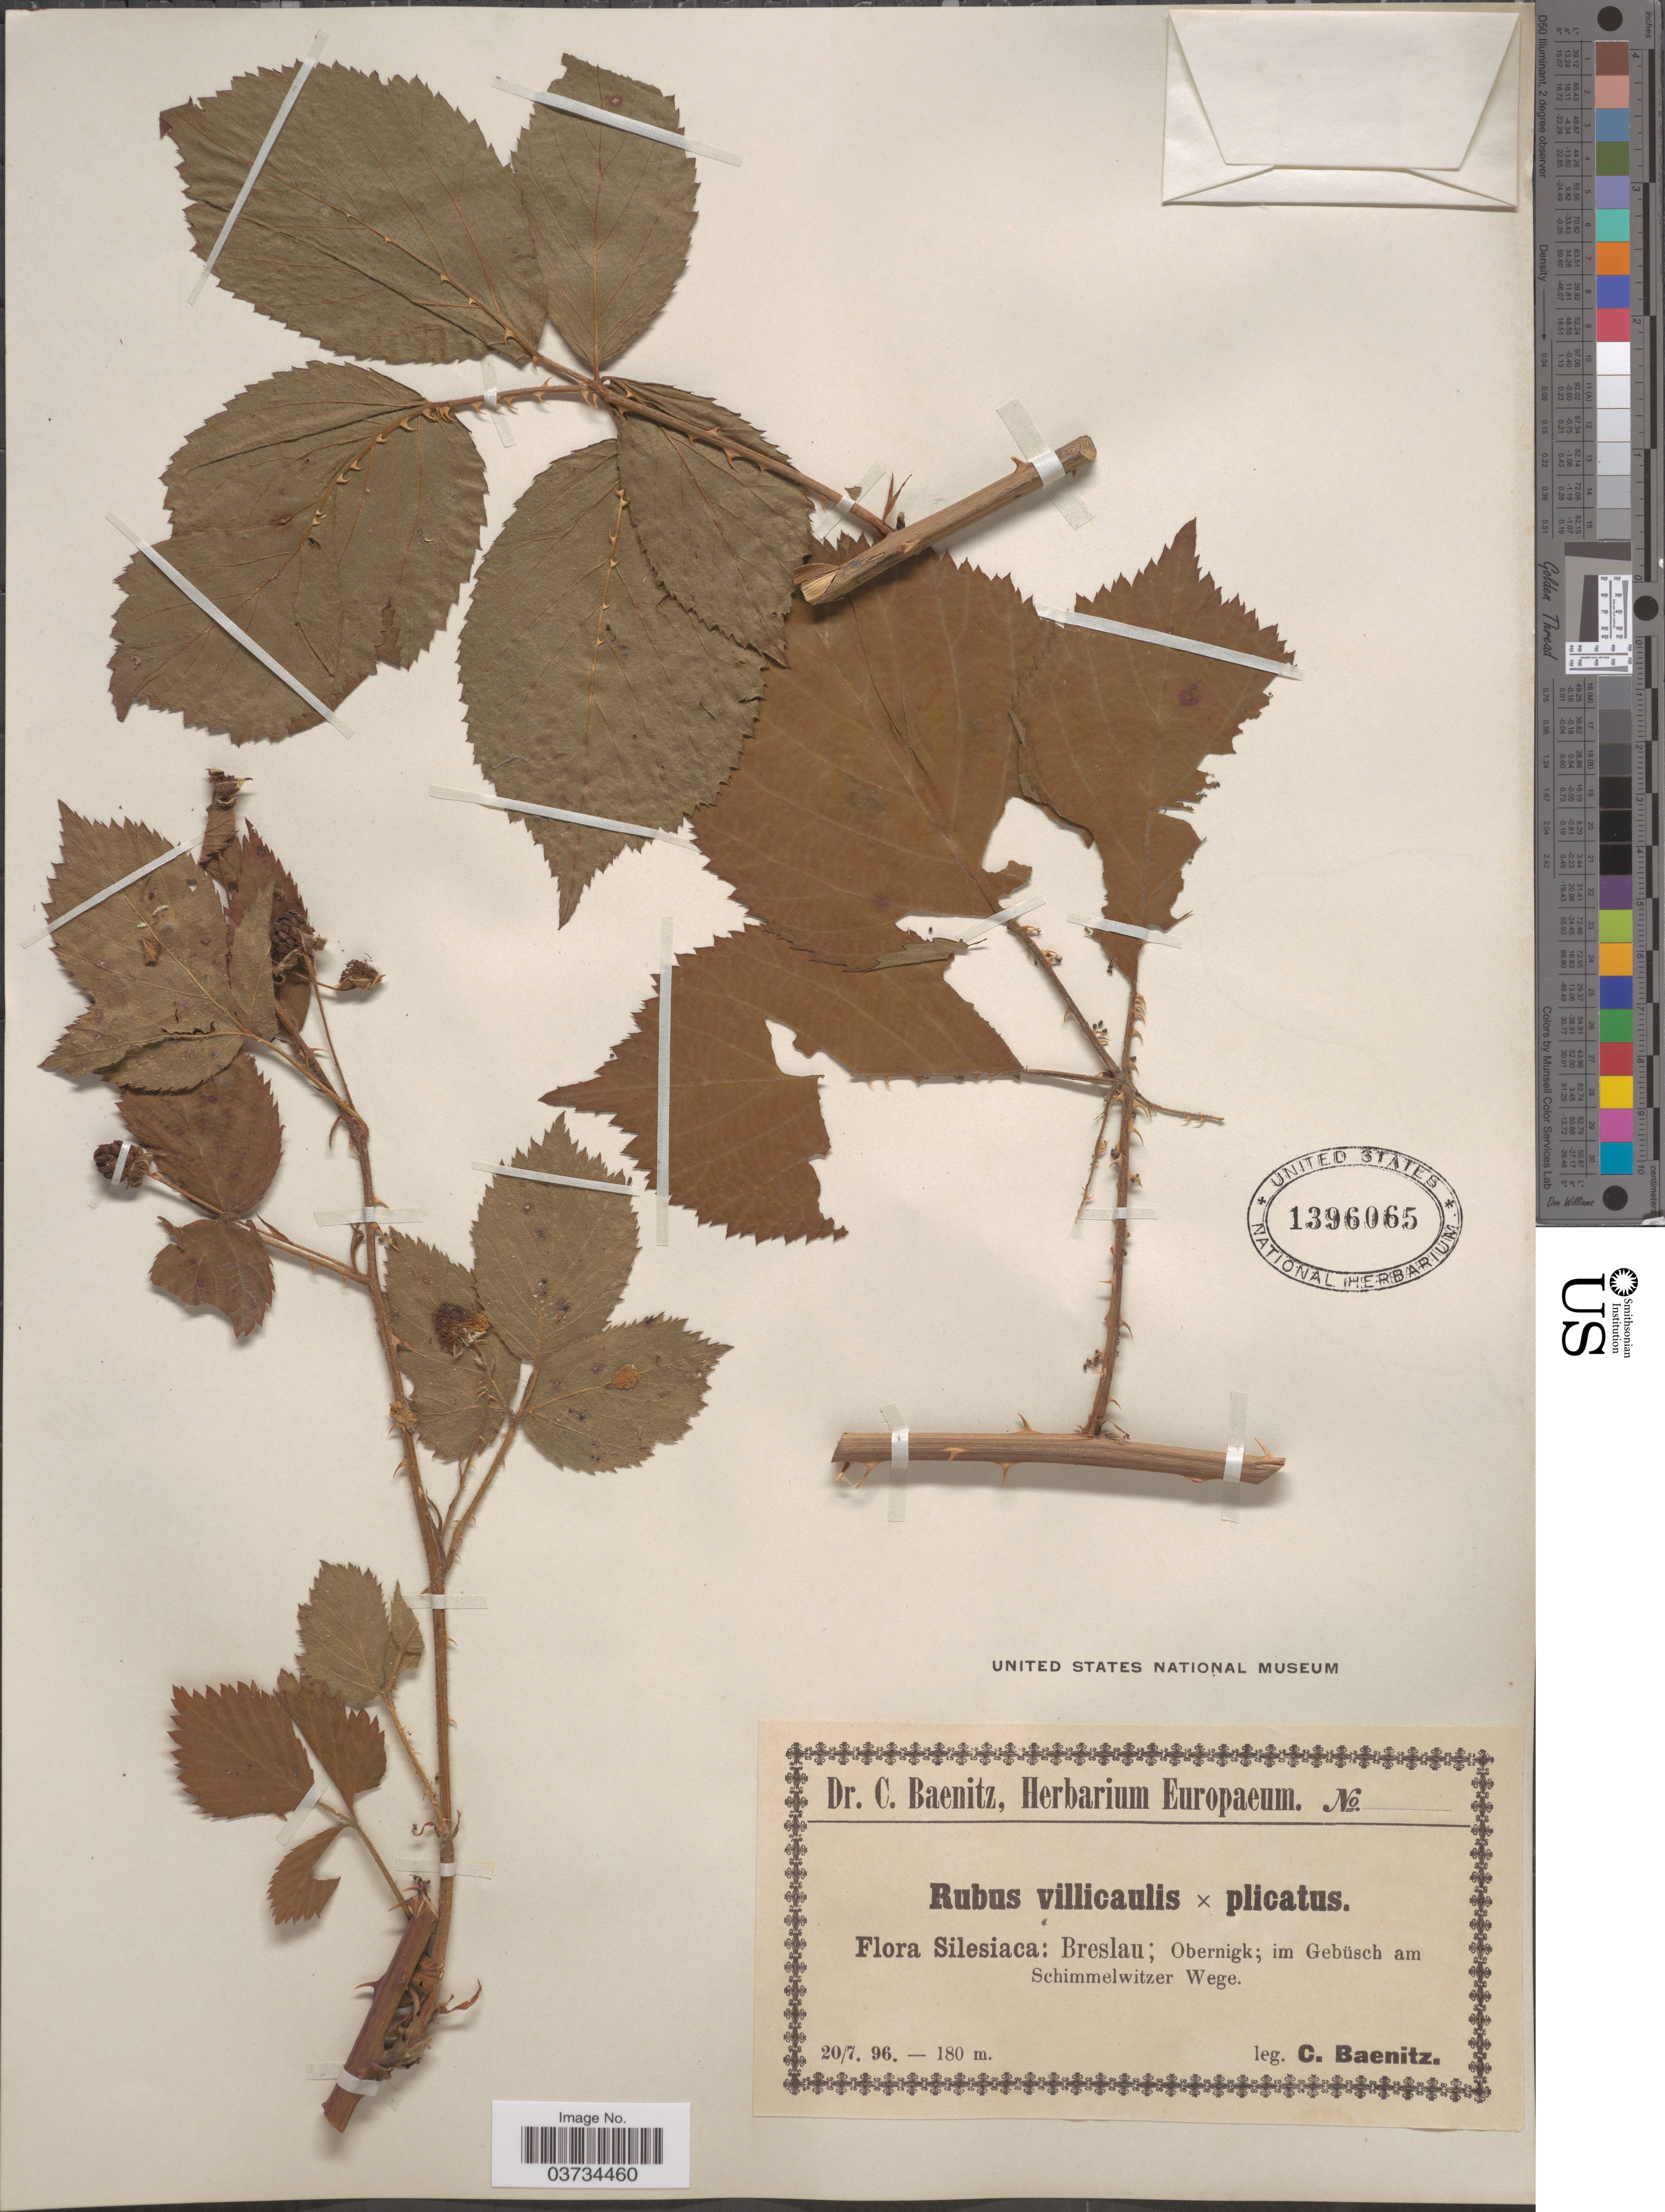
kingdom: Plantae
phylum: Tracheophyta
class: Magnoliopsida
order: Rosales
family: Rosaceae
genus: Rubus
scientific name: Rubus gracilis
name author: Roxb.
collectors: C. G. Baenitz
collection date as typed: Transcribed d/m/y: 20/7/96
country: Poland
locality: Silesiaca: Breslau; Obernigk; im Gebüsch am Schimmelwitzer Wege.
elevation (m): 180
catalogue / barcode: US 1396065